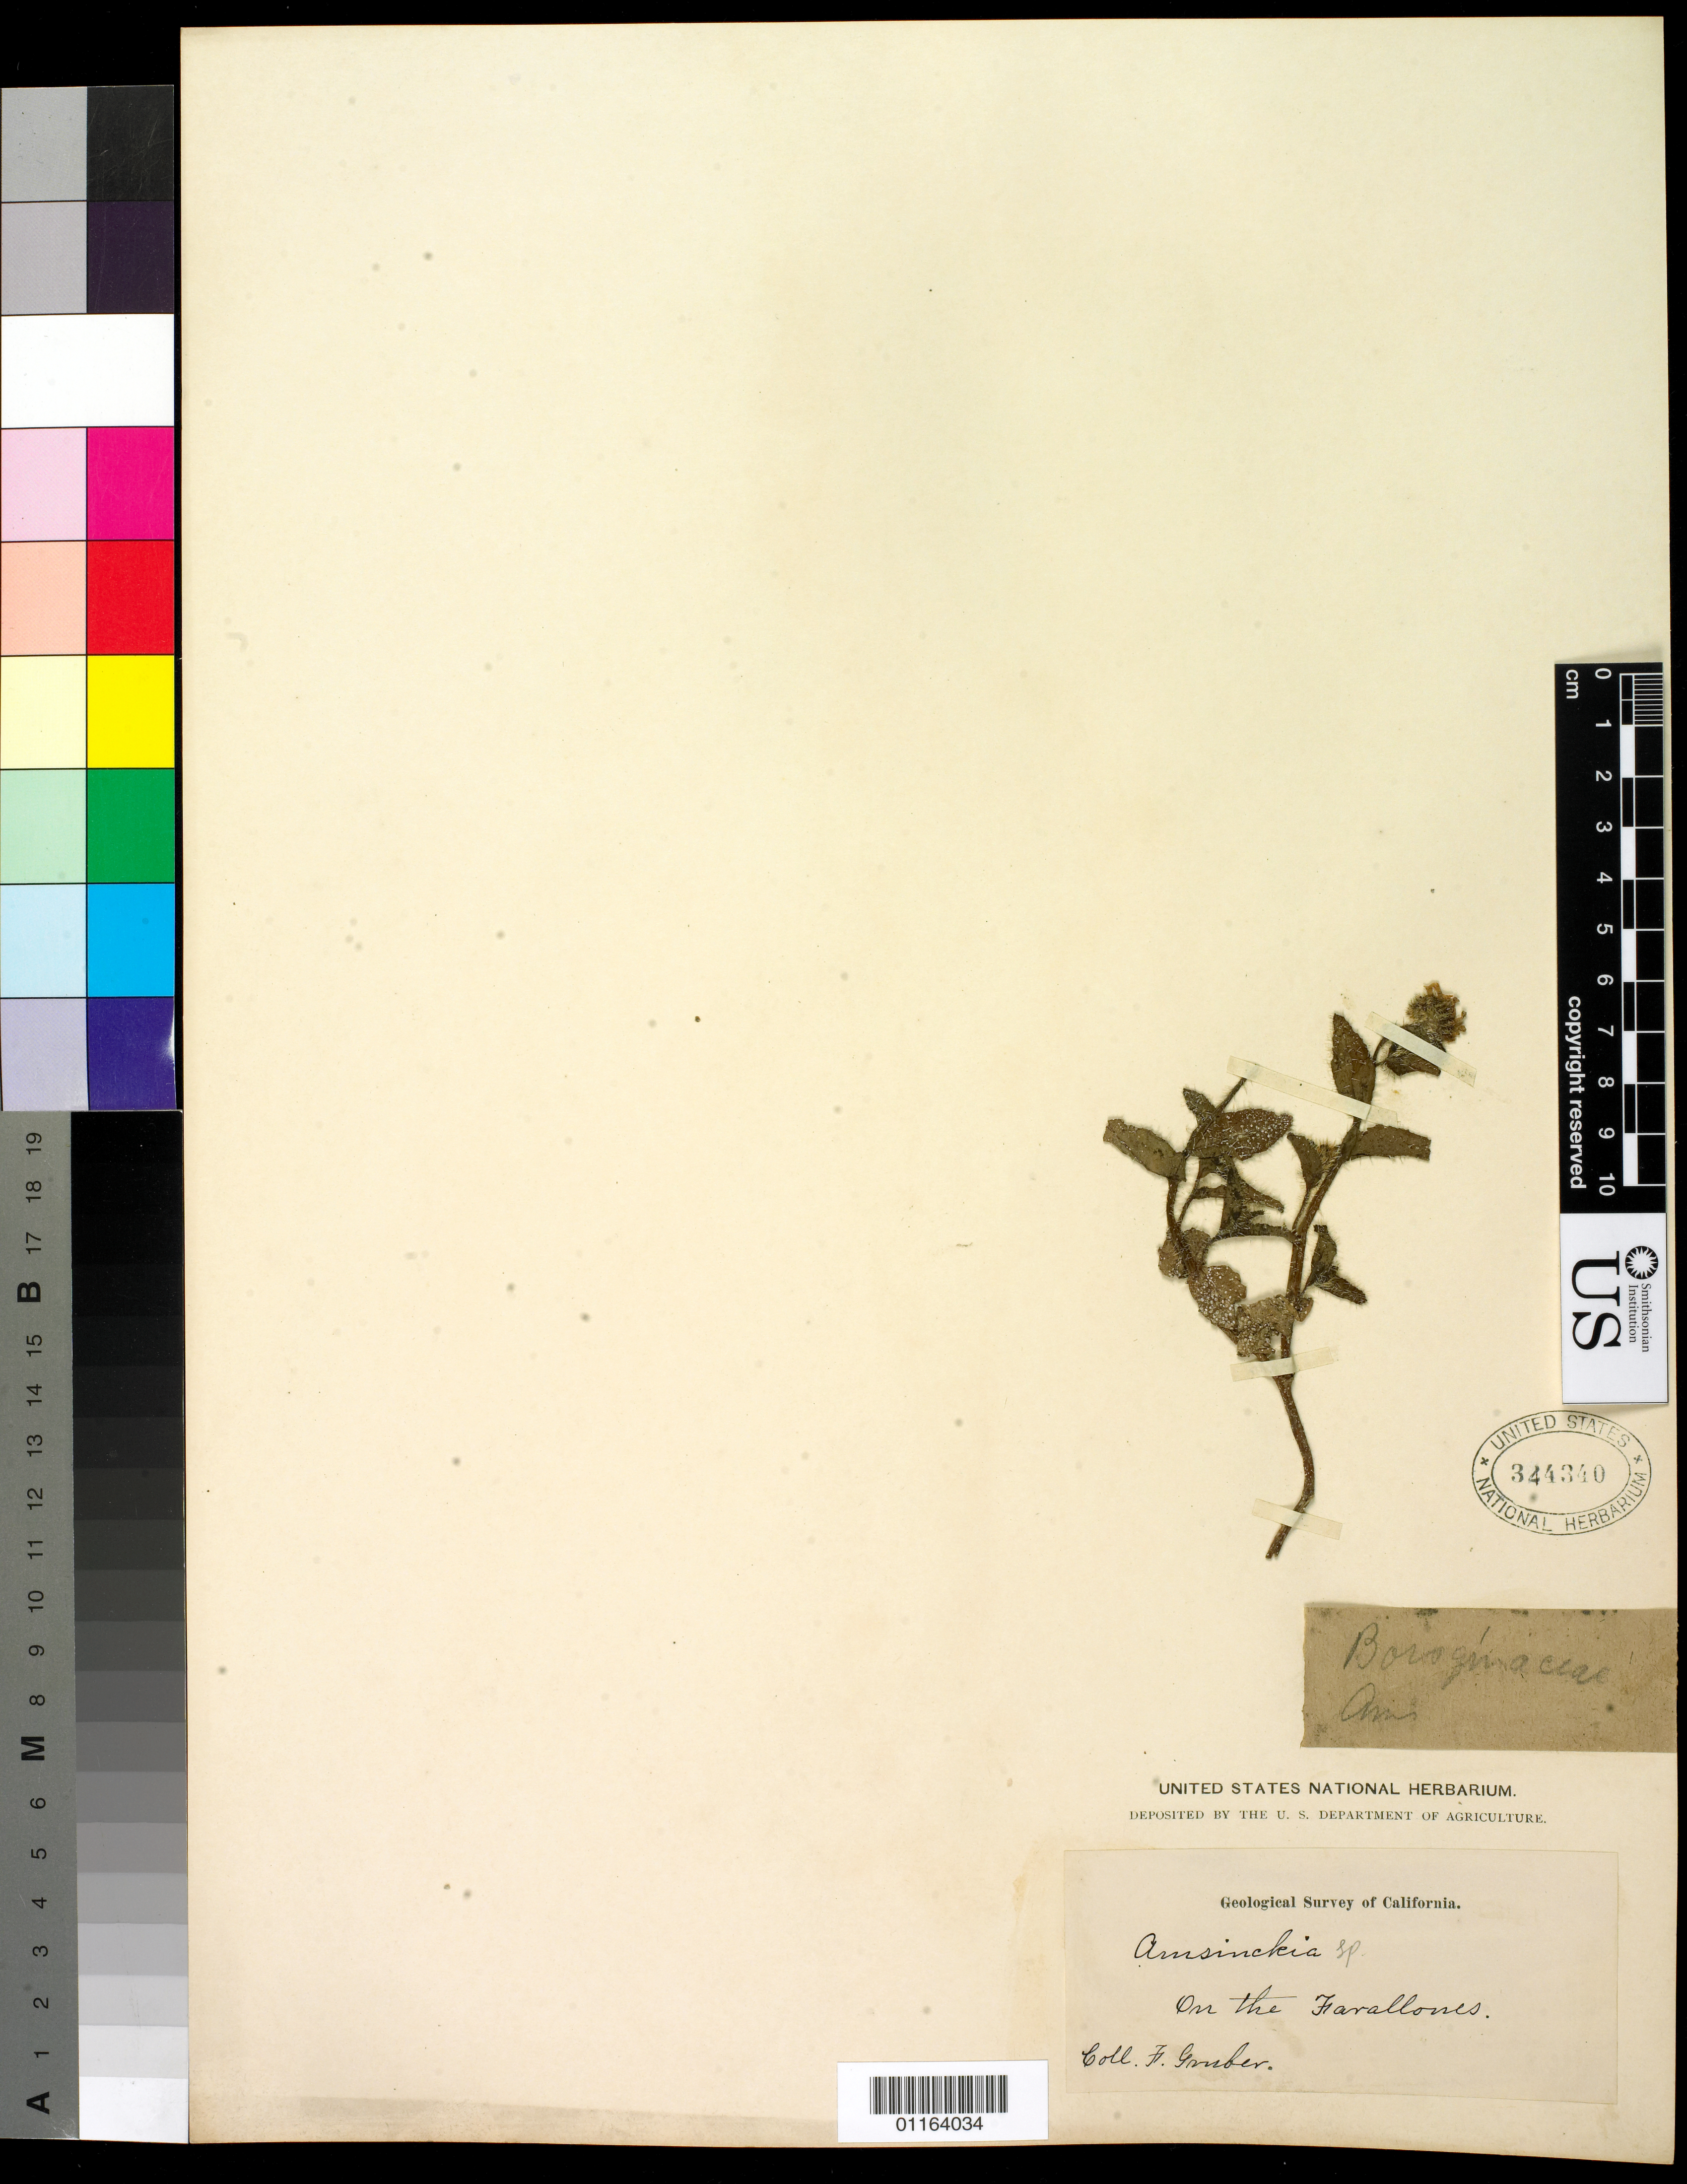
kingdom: Plantae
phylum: Tracheophyta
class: Magnoliopsida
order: Boraginales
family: Boraginaceae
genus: Amsinckia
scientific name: Amsinckia sp.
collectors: F. Gruber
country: United States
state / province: California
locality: on the Farallones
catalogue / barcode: US 344340